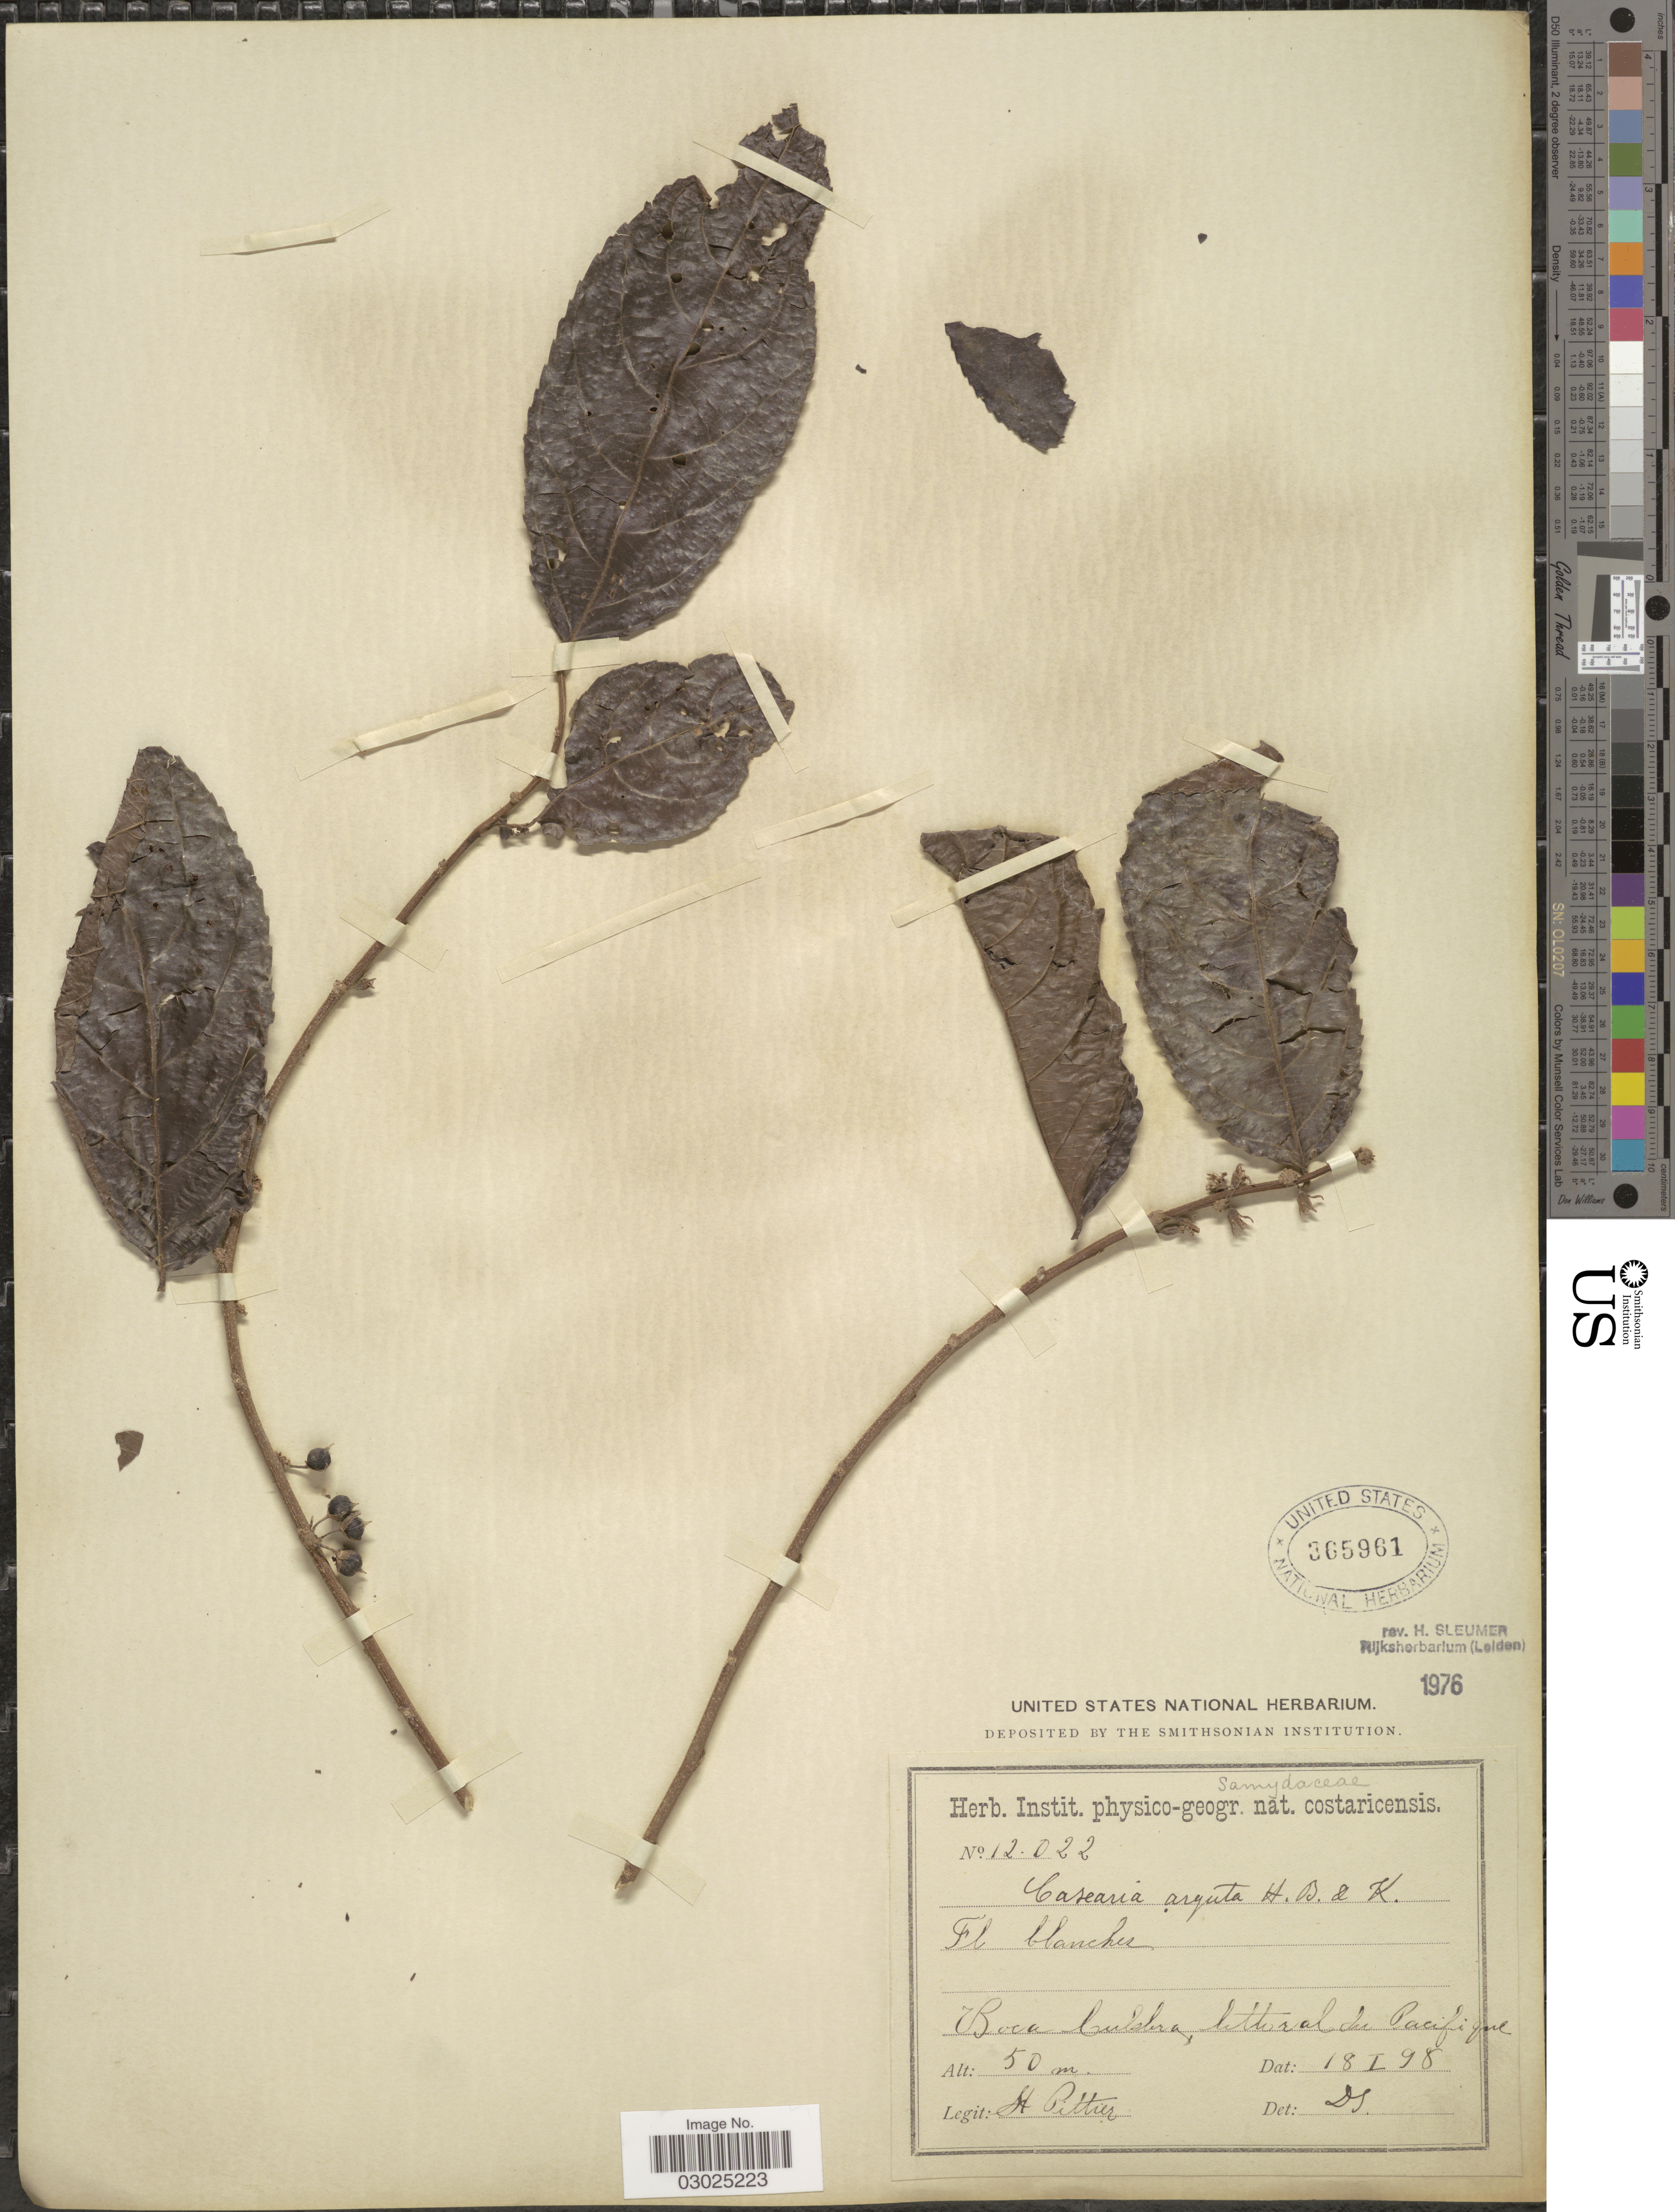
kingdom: Plantae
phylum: Tracheophyta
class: Magnoliopsida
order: Malpighiales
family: Salicaceae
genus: Casearia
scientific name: Casearia arguta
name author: Kunth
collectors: H. F. Pittier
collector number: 12022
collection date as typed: Transcribed d/m/y: 18/1/98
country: Costa Rica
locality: Boca Culebra, littoral de Pacifique.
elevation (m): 50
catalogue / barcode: US 365961